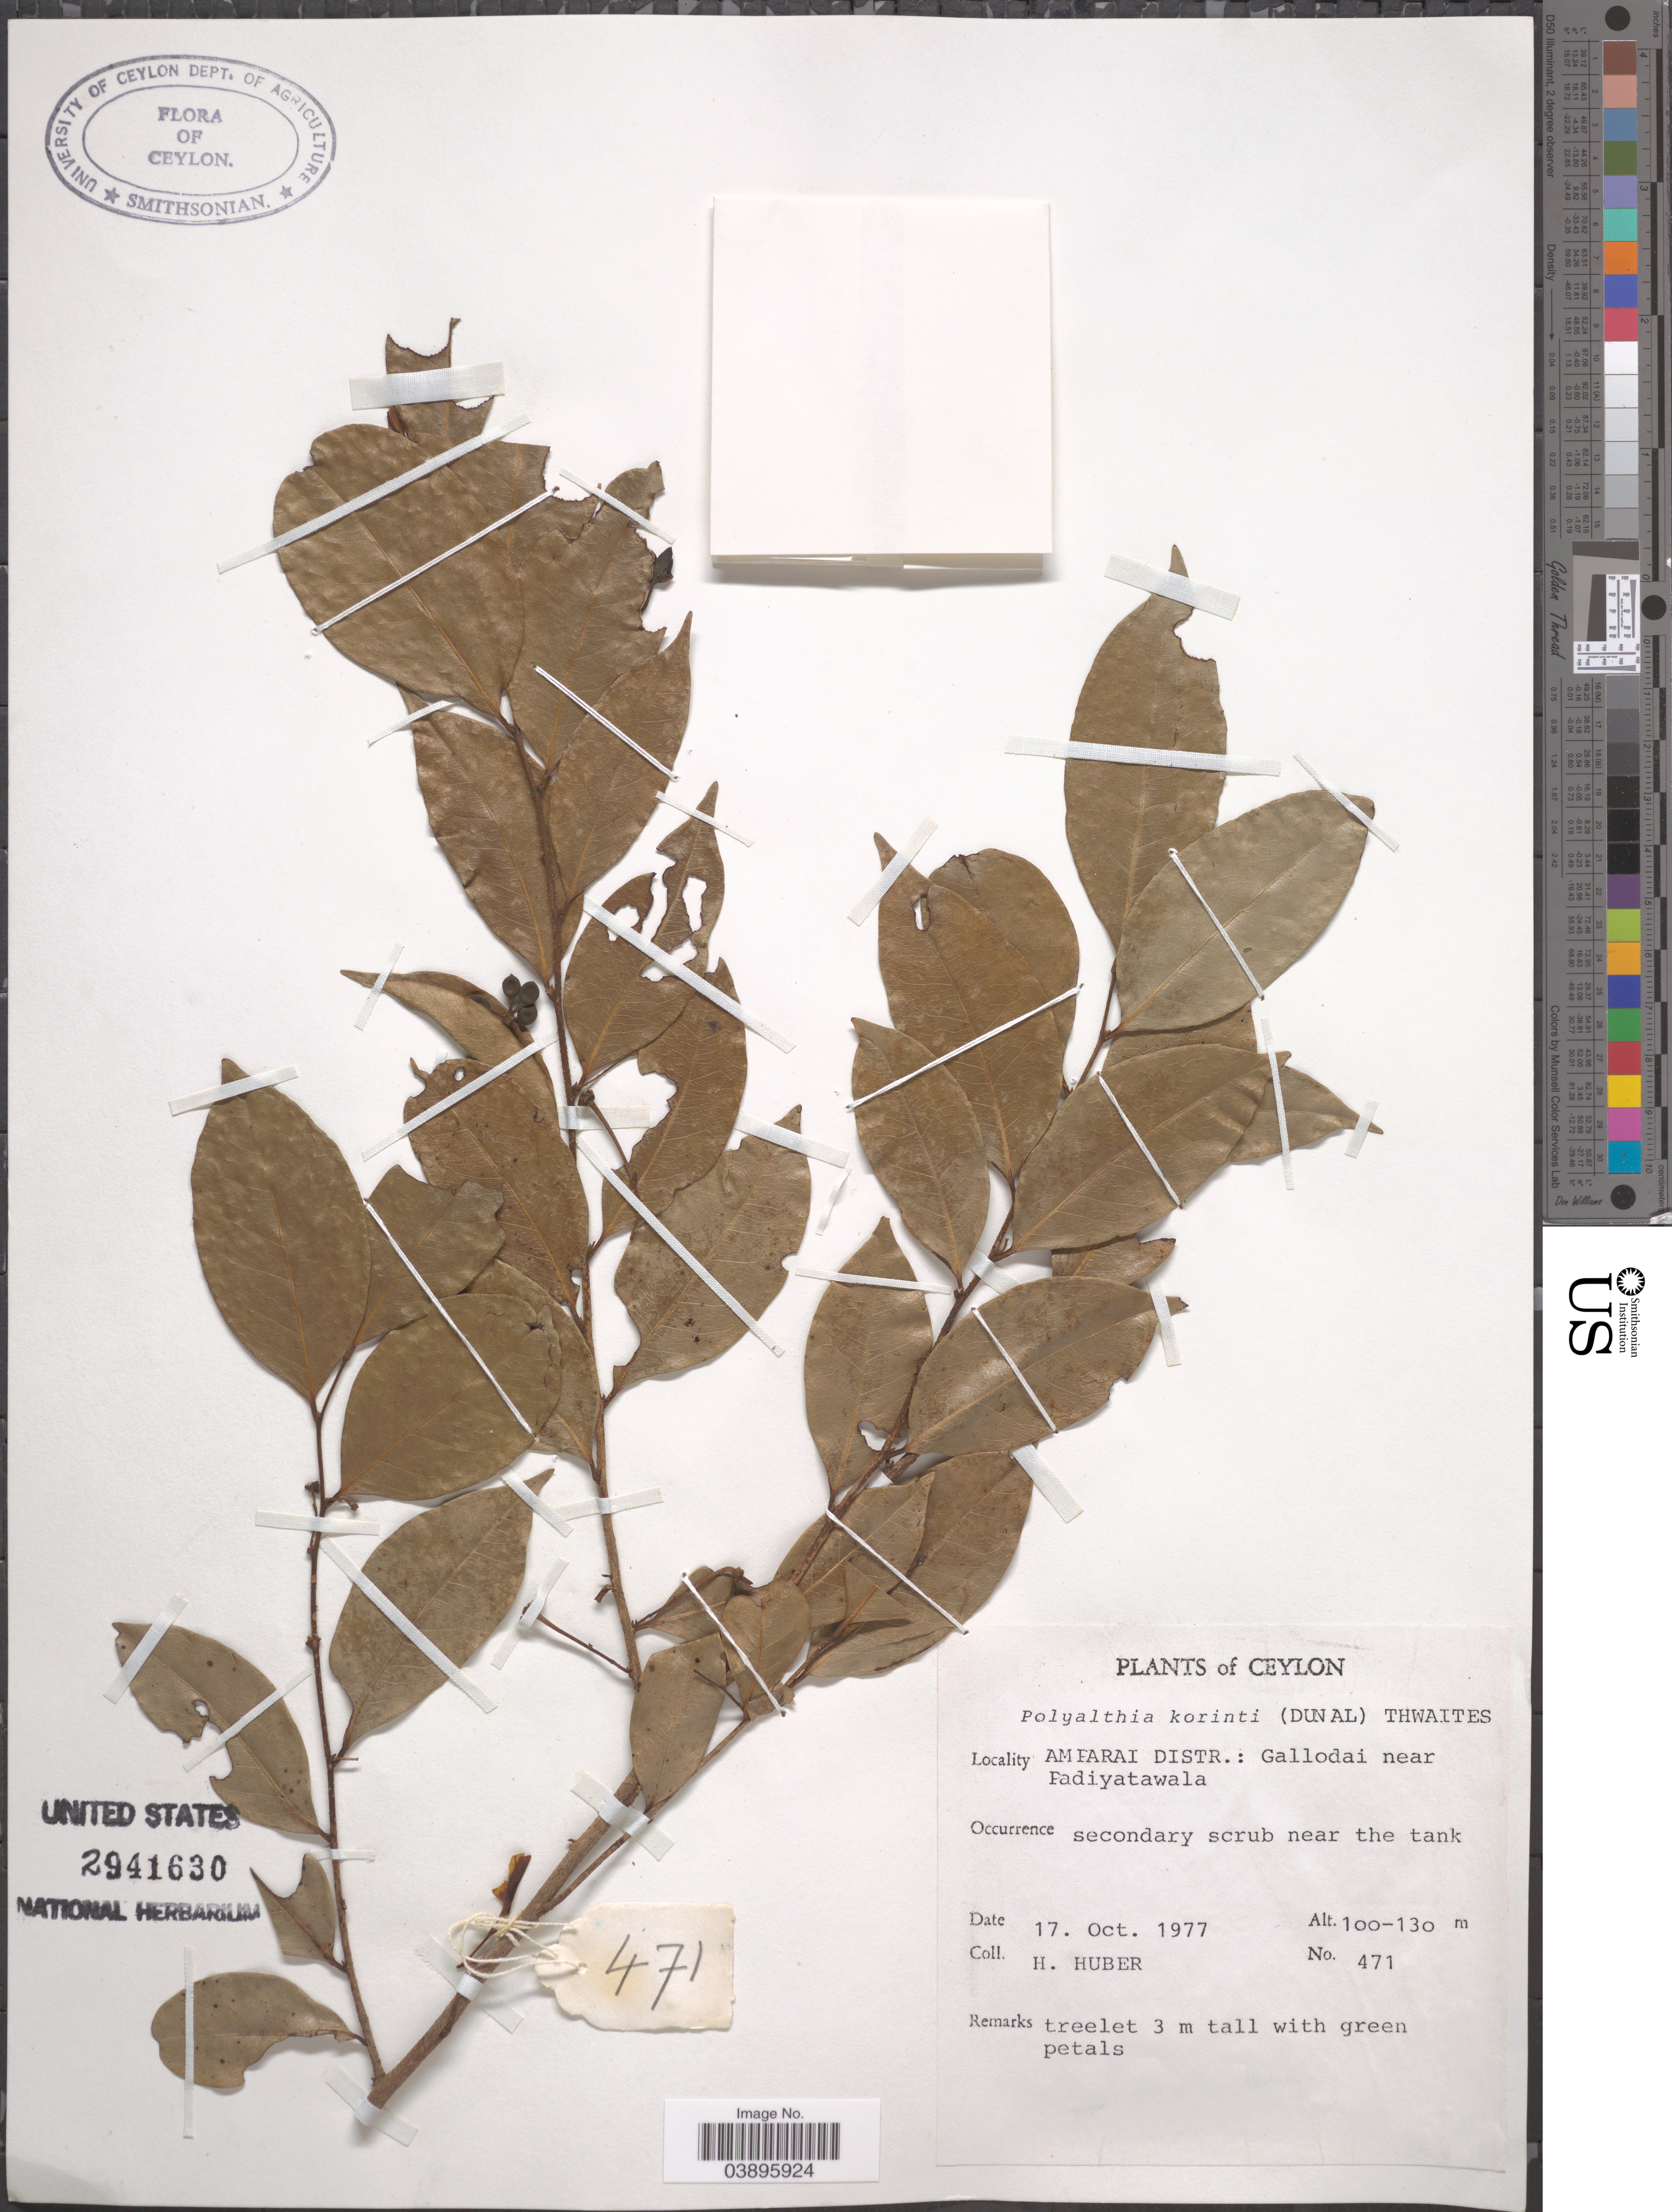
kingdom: Plantae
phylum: Tracheophyta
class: Magnoliopsida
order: Magnoliales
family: Annonaceae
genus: Polyalthia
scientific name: Polyalthia korinti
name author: (Dunal) Thwaites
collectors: H. Huber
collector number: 471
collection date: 1977-10-17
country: Sri Lanka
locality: Ceylon. Amparai Distr.: Gallodai near Padiyatawala. Near the tank.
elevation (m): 100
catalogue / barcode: US 2941630